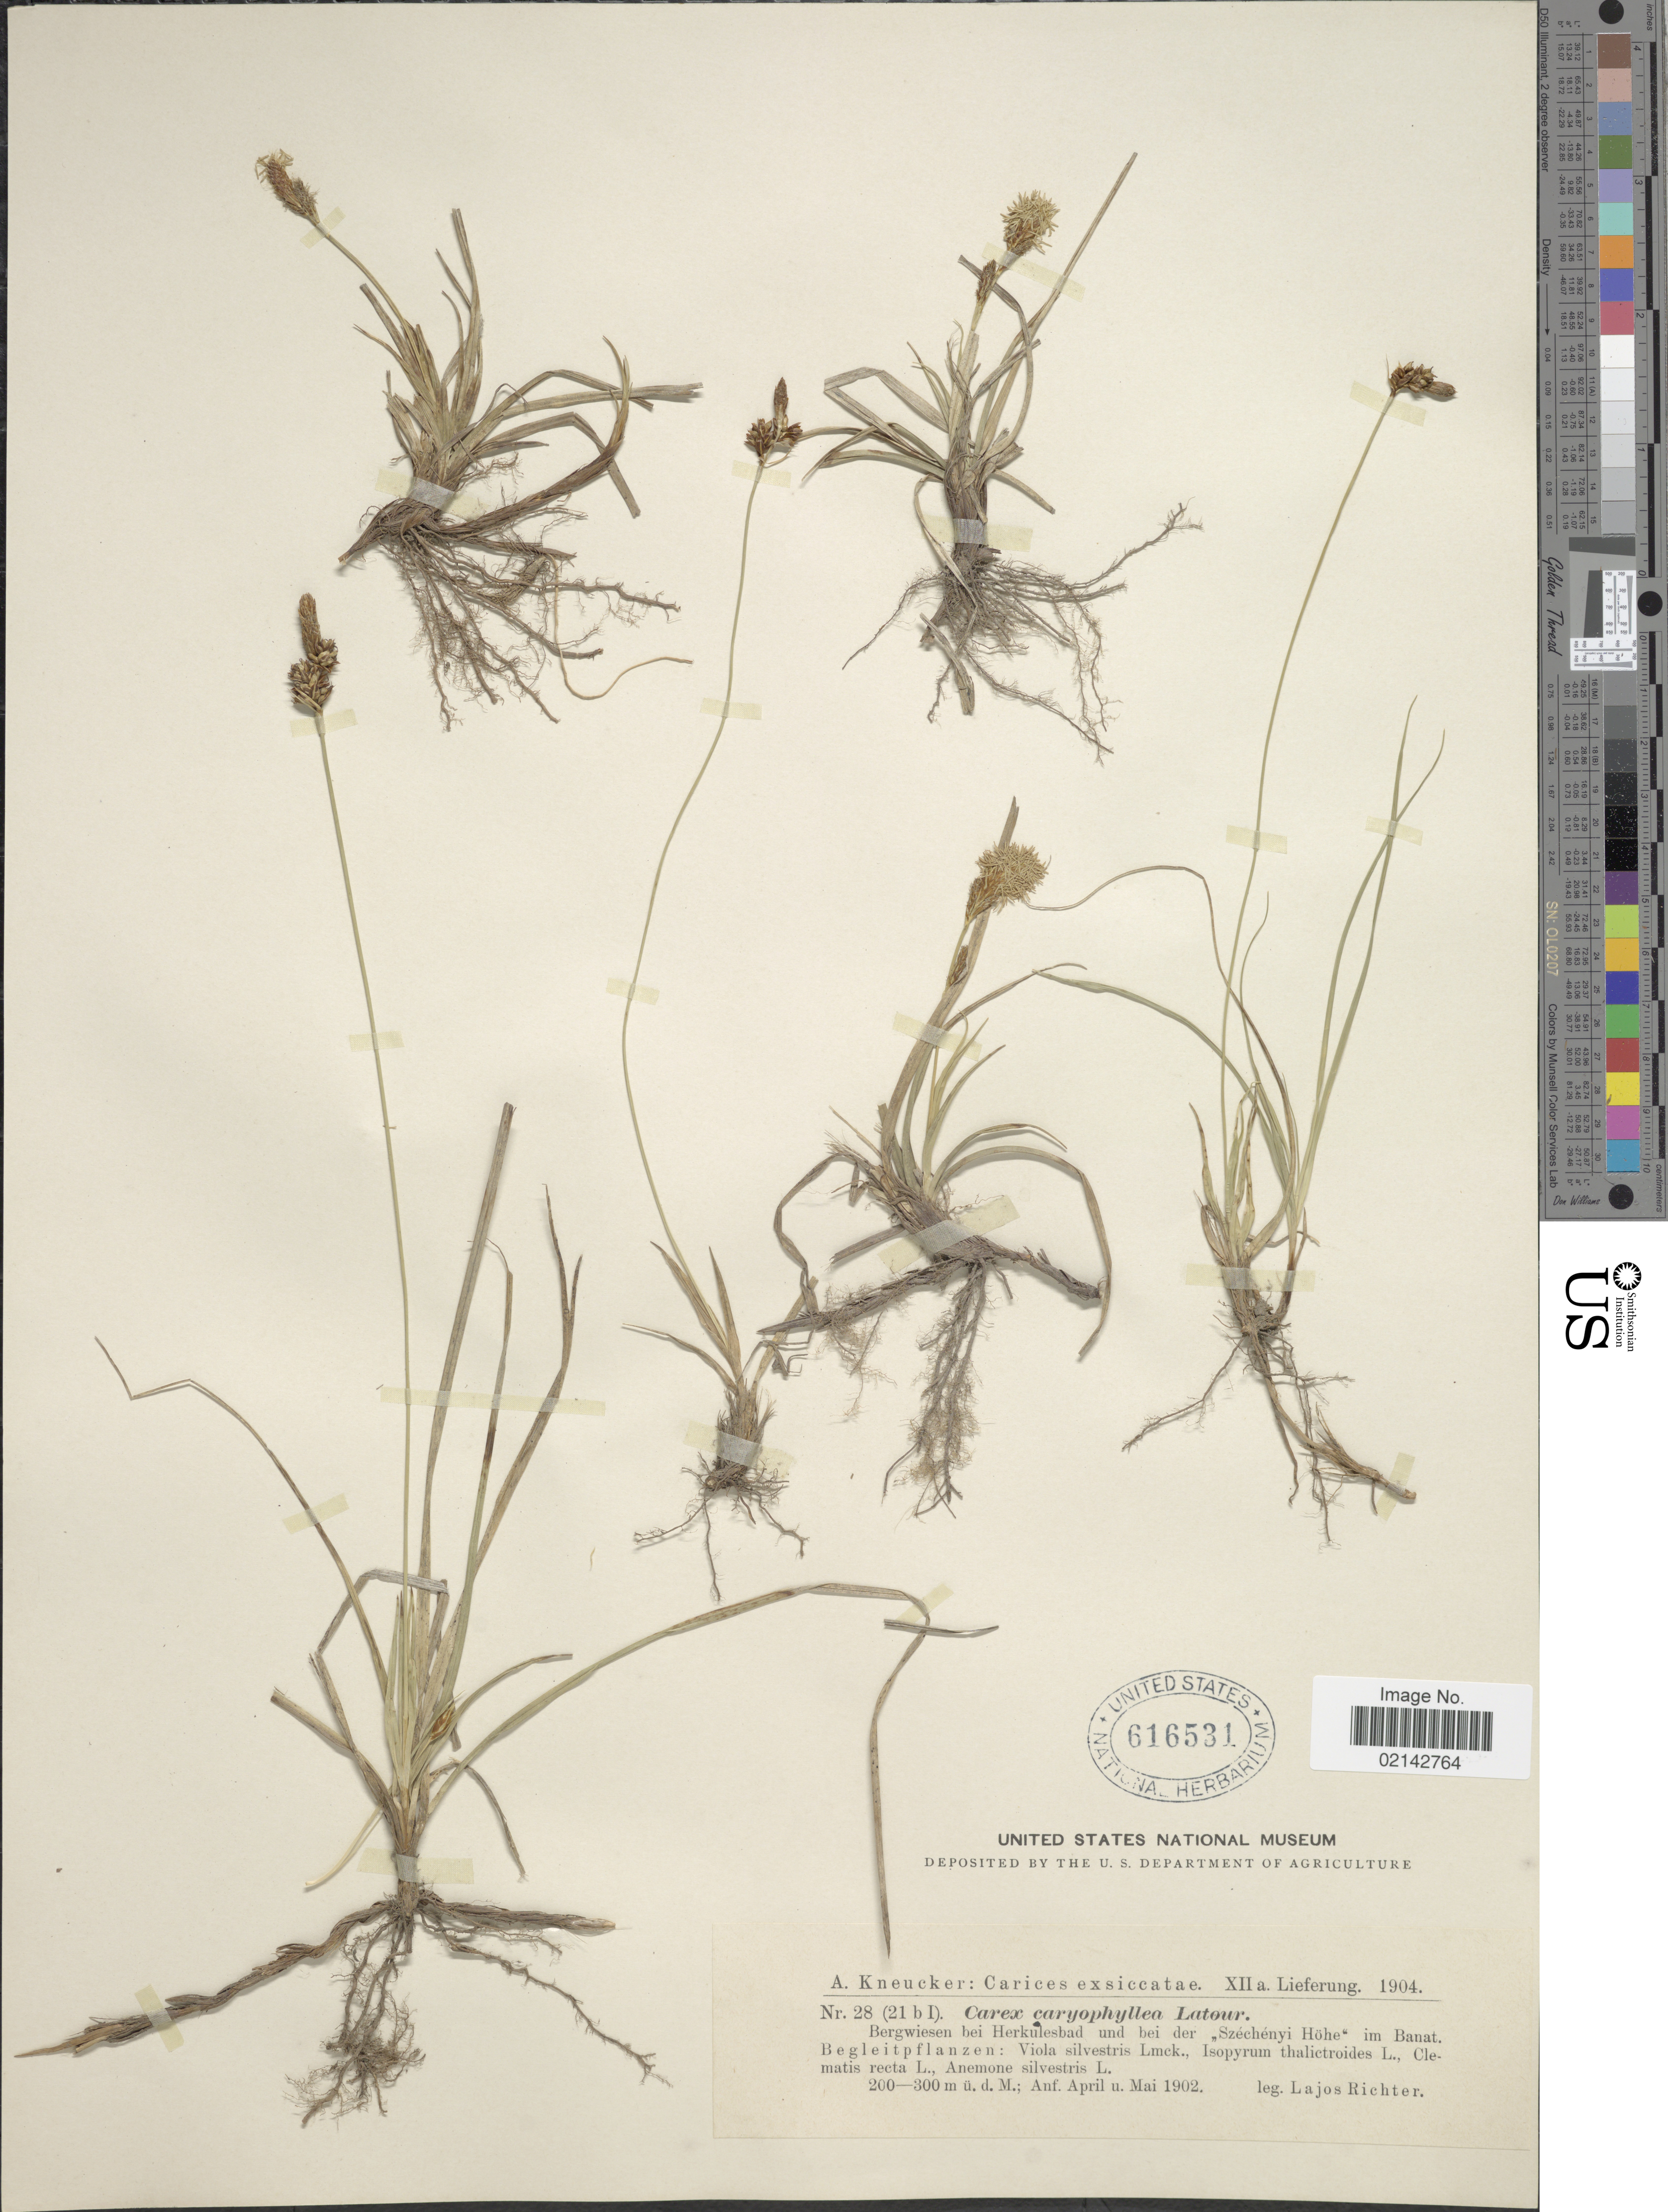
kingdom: Plantae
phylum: Tracheophyta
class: Liliopsida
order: Poales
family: Cyperaceae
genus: Carex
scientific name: Carex caryophyllea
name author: Latourr.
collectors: L. Richter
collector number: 28 (21 b 1)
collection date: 1902-04/1902-05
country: Romania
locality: Carices, Bergwiesen bei Herkulesbad und bei der "Szechenyi Hohe"im Banat.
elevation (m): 200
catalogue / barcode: US 616531